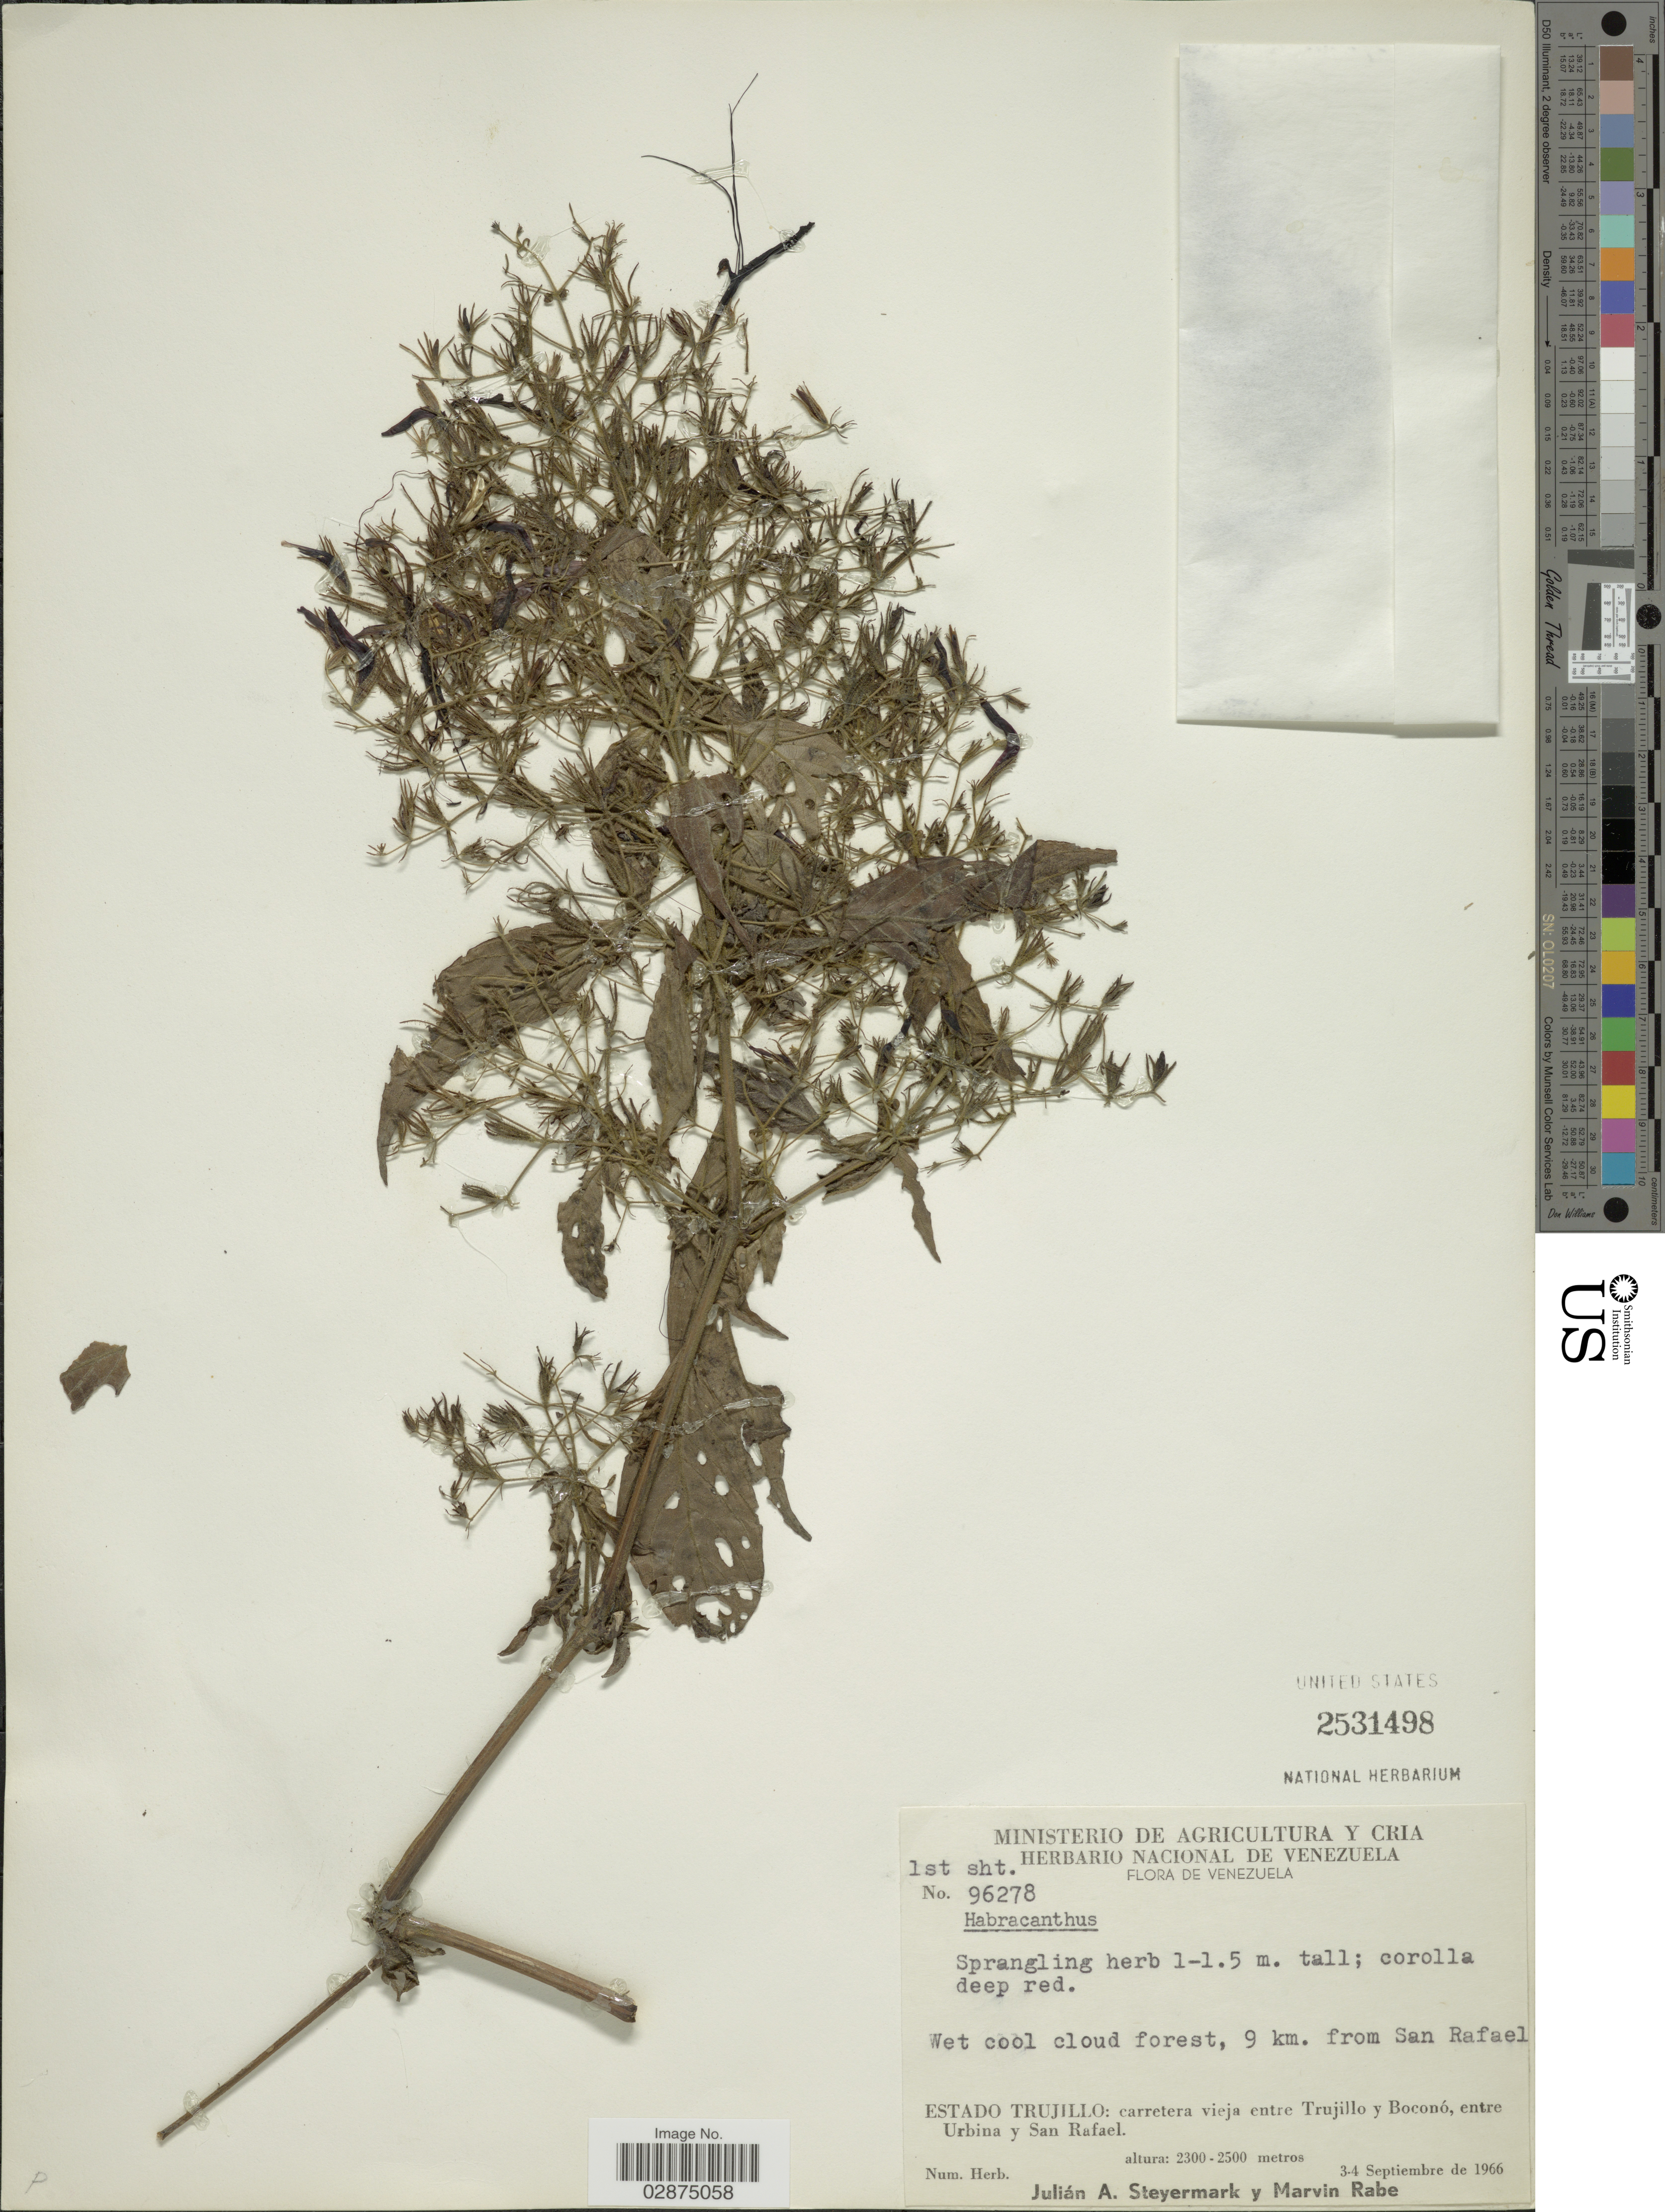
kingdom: Plantae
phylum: Tracheophyta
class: Magnoliopsida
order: Lamiales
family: Acanthaceae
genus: Habracanthus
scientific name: Habracanthus macrochilus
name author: Lindau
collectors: J. Steyermark & M. Rabe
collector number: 96278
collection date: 1966-09-03/1966-09-04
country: Venezuela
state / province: Trujillo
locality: Wet cool cloud forest, 9 km. from San Rafael. Estado Trujillo: carretera vieja entre Trujillo y Boconó, entre Urbina y San Rafael.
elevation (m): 2300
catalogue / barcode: US 2531498